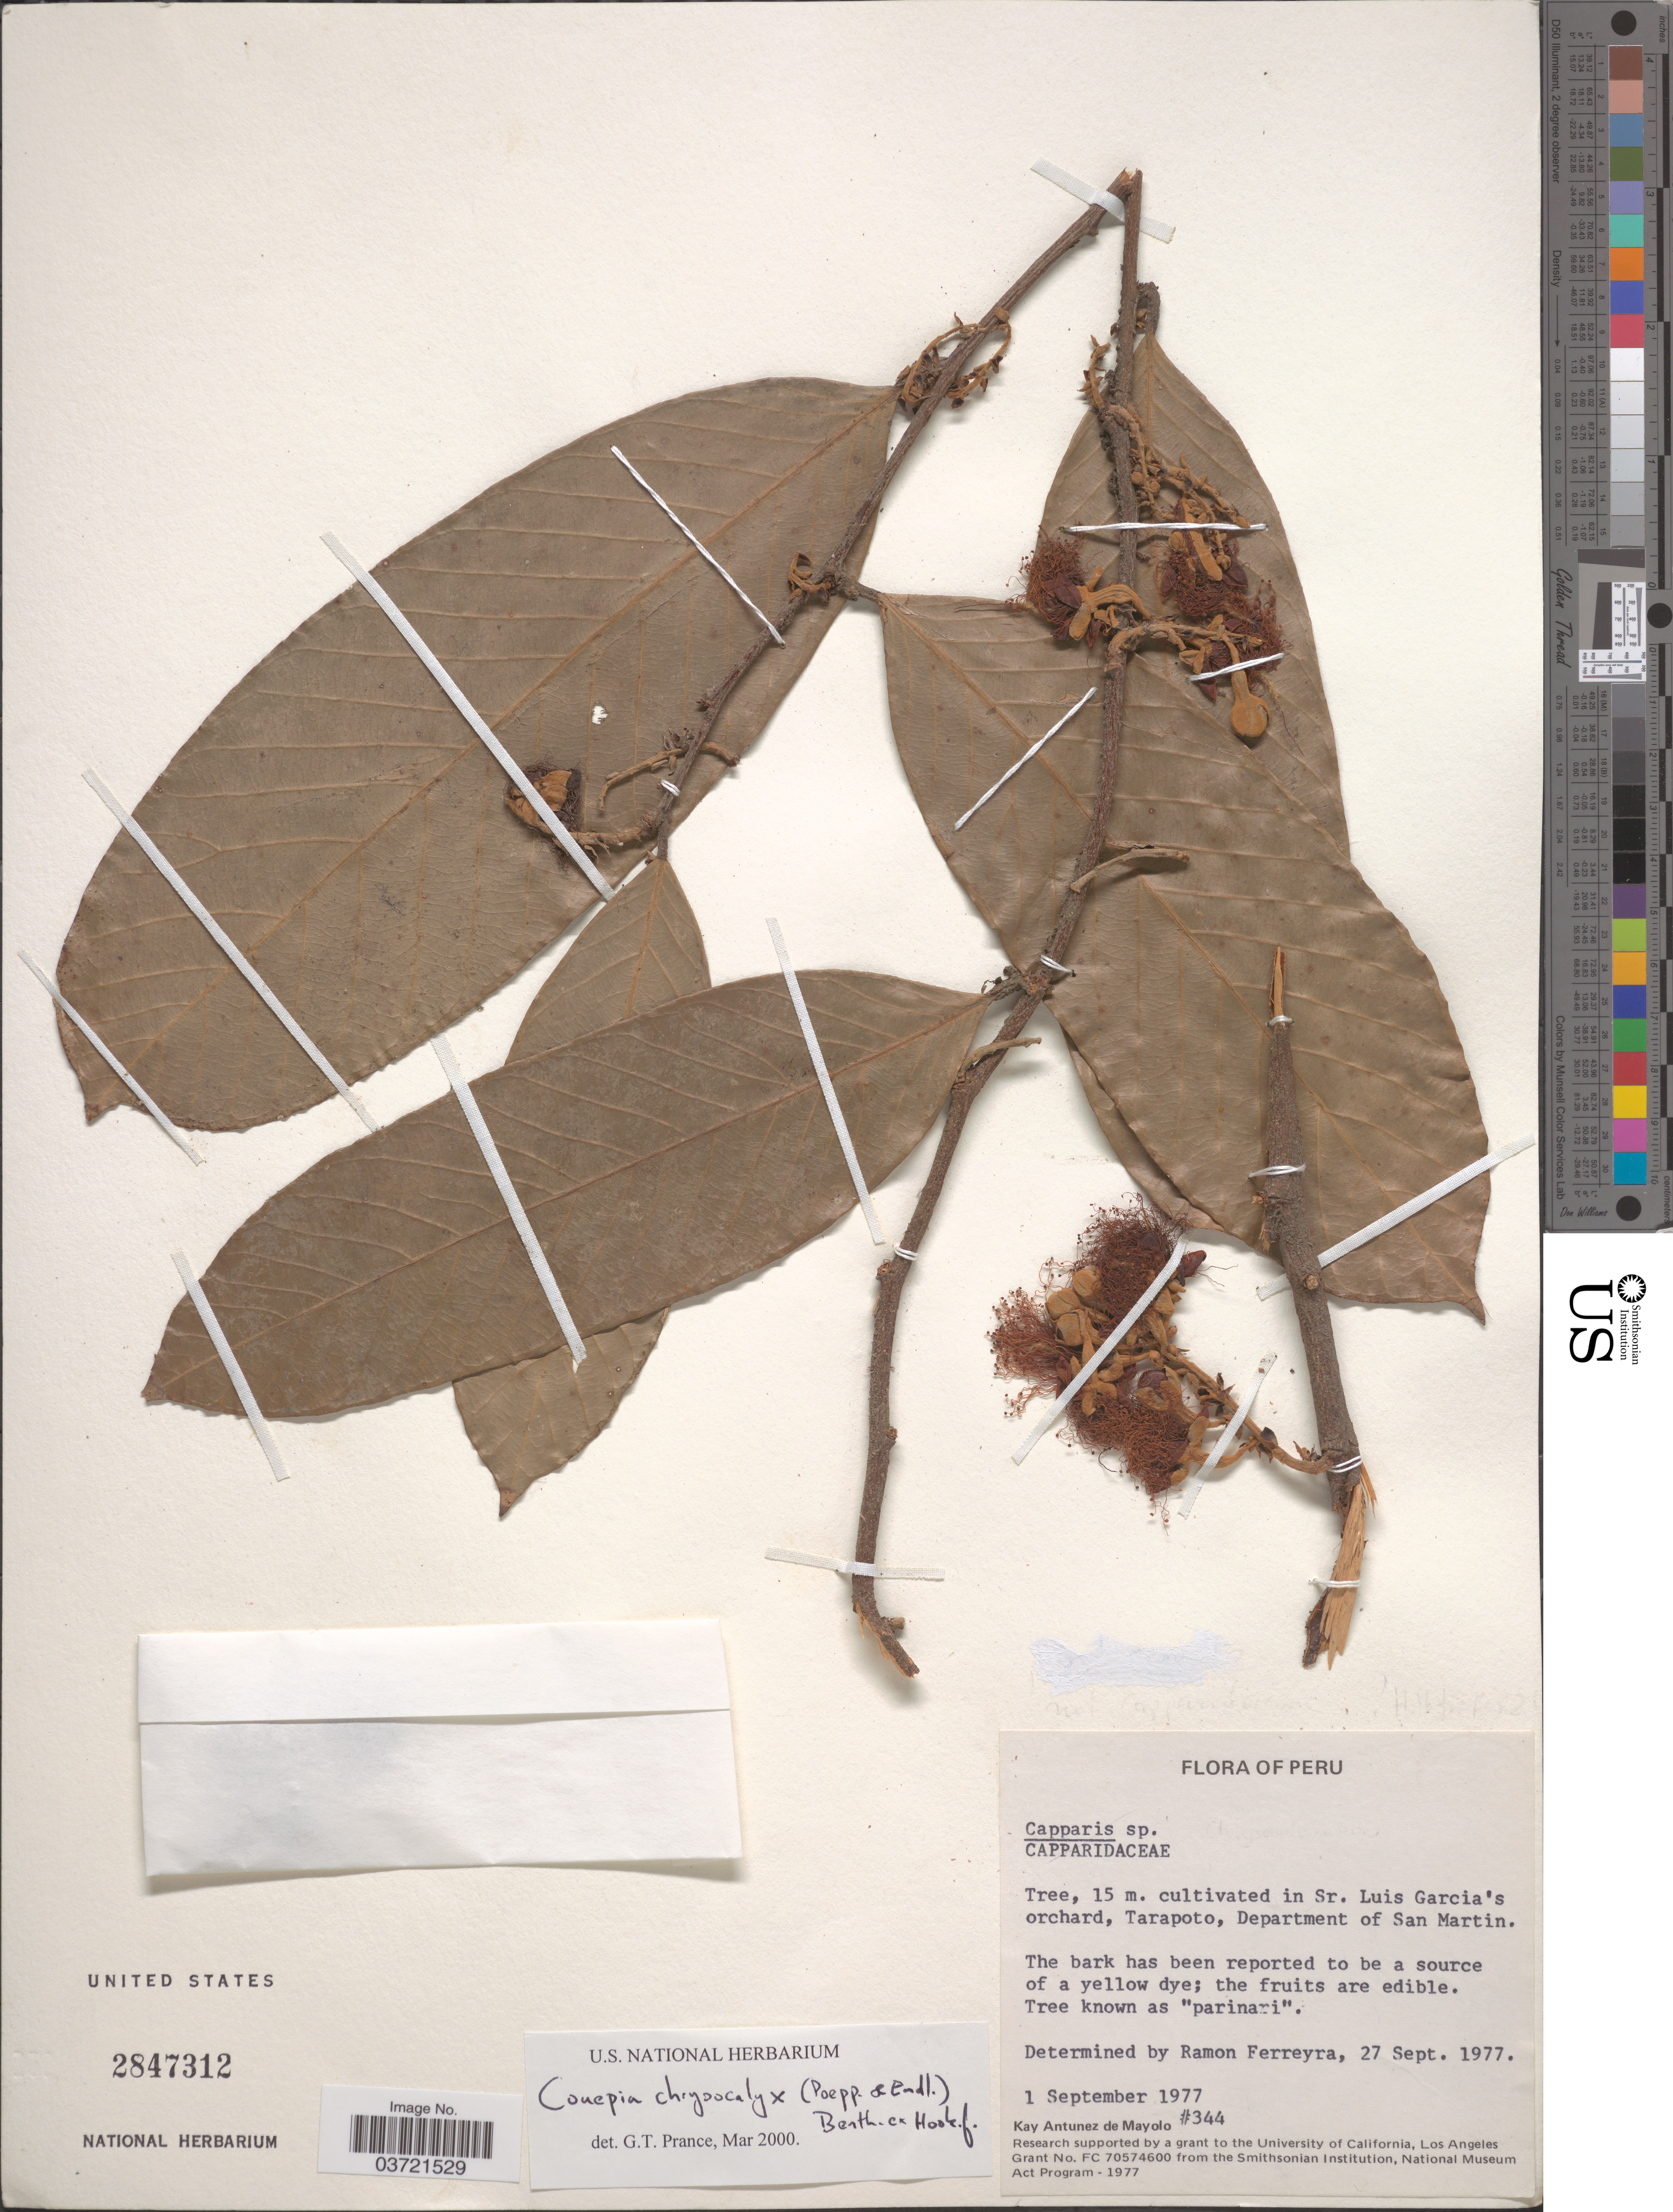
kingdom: Plantae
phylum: Tracheophyta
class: Magnoliopsida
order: Malpighiales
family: Chrysobalanaceae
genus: Couepia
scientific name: Couepia chrysocalyx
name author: (Poepp. & Endl.) Benth.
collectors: K. Antunez de Mayolo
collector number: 344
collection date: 1977-09-01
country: Peru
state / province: San Martín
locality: Cultivated in Sr. Luis Garcia's orchard, Tarapoto, Department of San Martin.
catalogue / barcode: US 2847312